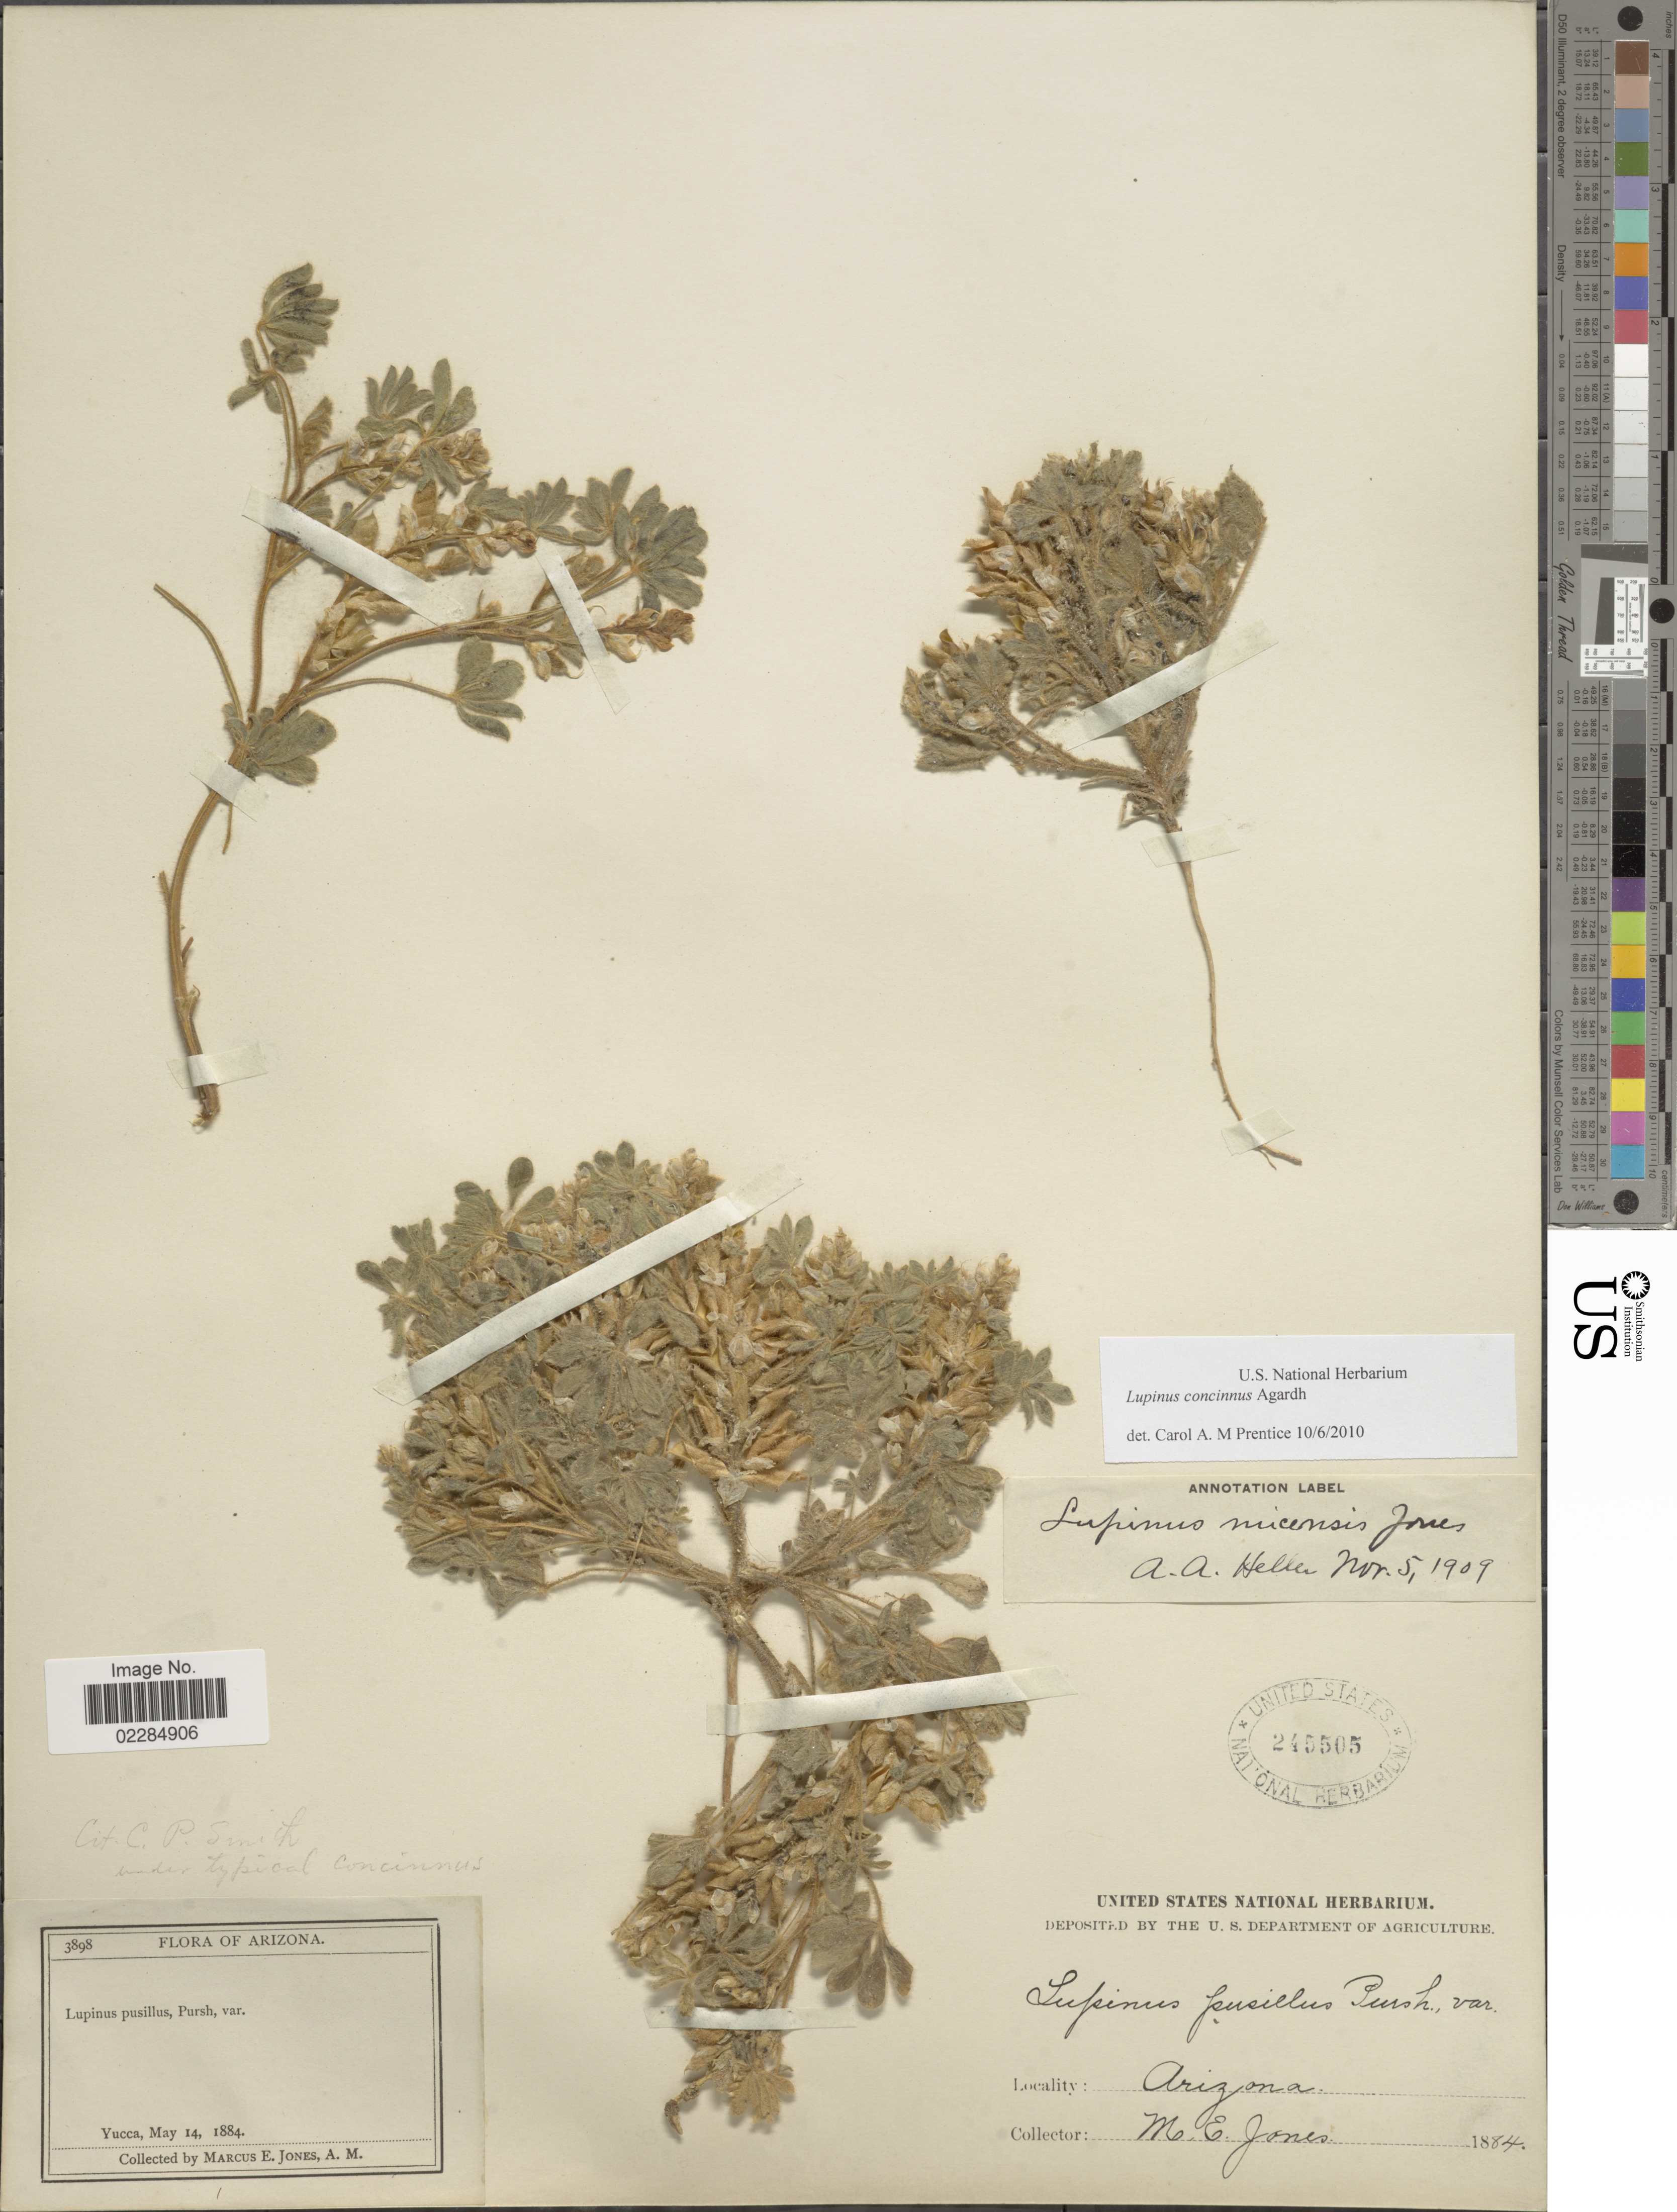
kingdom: Plantae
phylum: Tracheophyta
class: Magnoliopsida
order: Fabales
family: Fabaceae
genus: Lupinus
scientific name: Lupinus concinnus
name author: J. Agardh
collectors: M. E. Jones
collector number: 3898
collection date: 1884-05-14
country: United States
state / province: Arizona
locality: Yucca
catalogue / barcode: US 245505